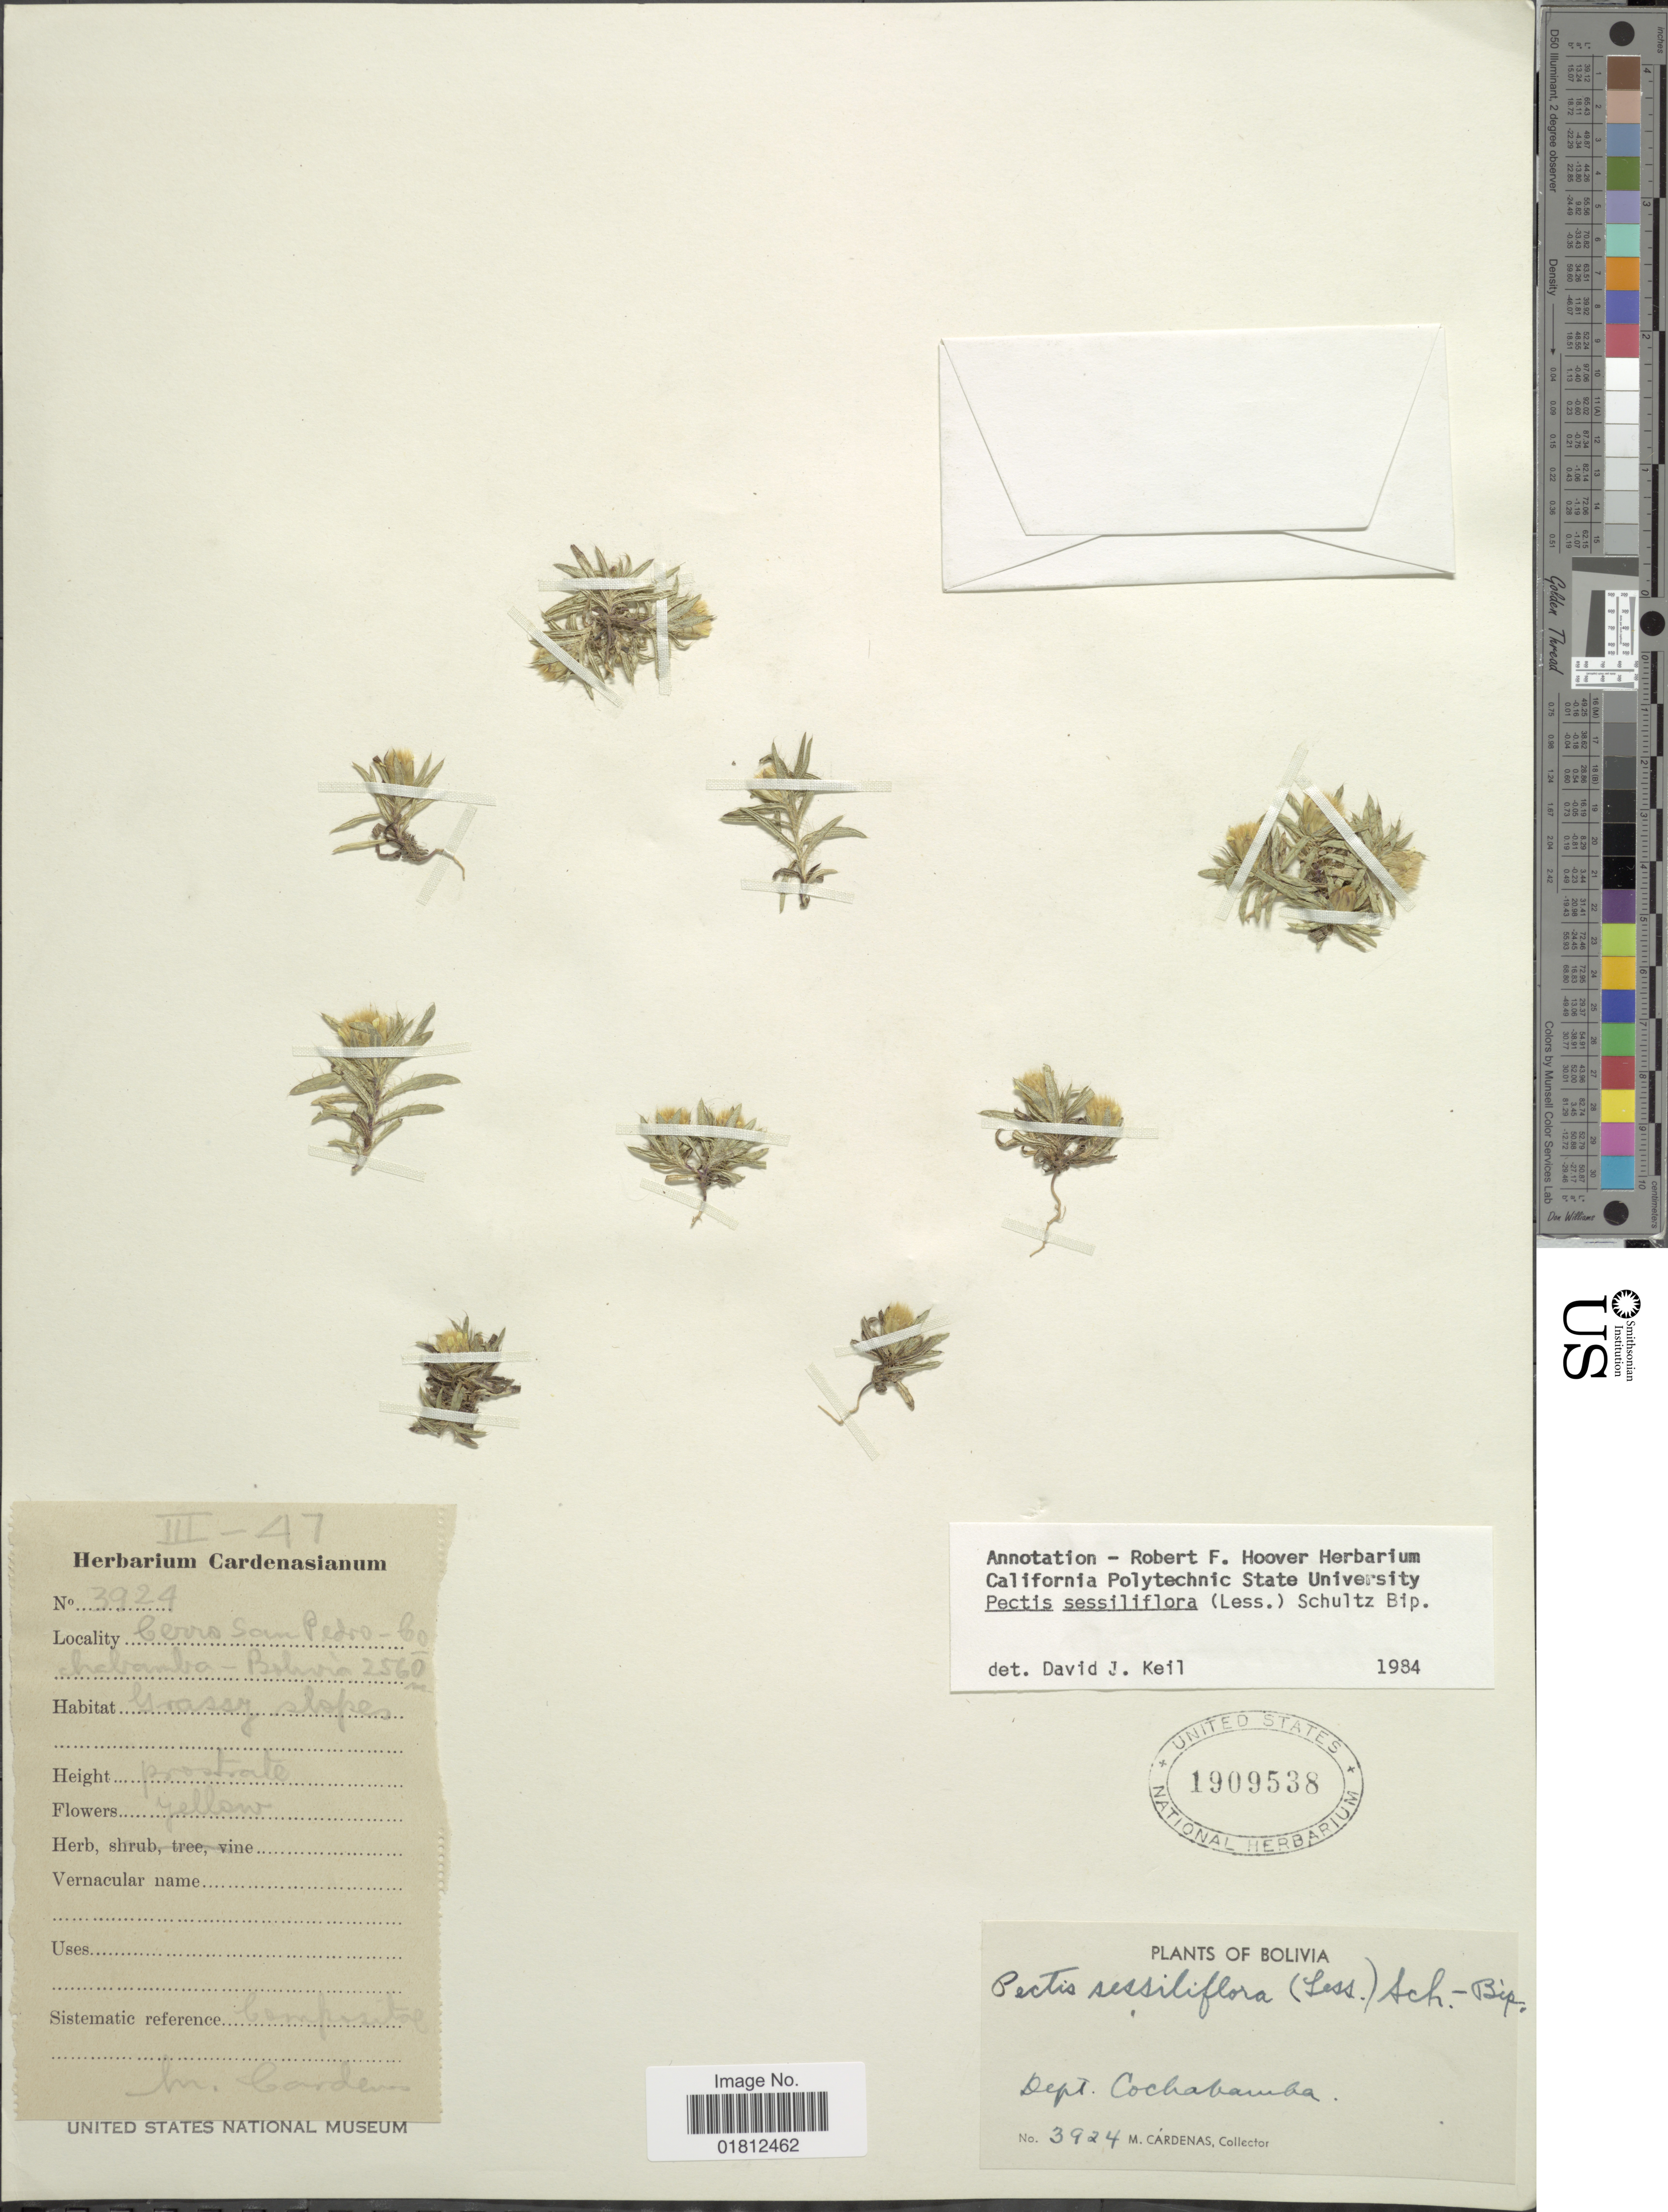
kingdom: Plantae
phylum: Tracheophyta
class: Magnoliopsida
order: Asterales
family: Asteraceae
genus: Pectis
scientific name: Pectis sessiliflora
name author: (Less.) Sch. Bip.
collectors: M. Cárdenas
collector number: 3924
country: Bolivia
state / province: Cochabamba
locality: Cerro San Pedro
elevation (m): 2560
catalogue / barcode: US 1909538